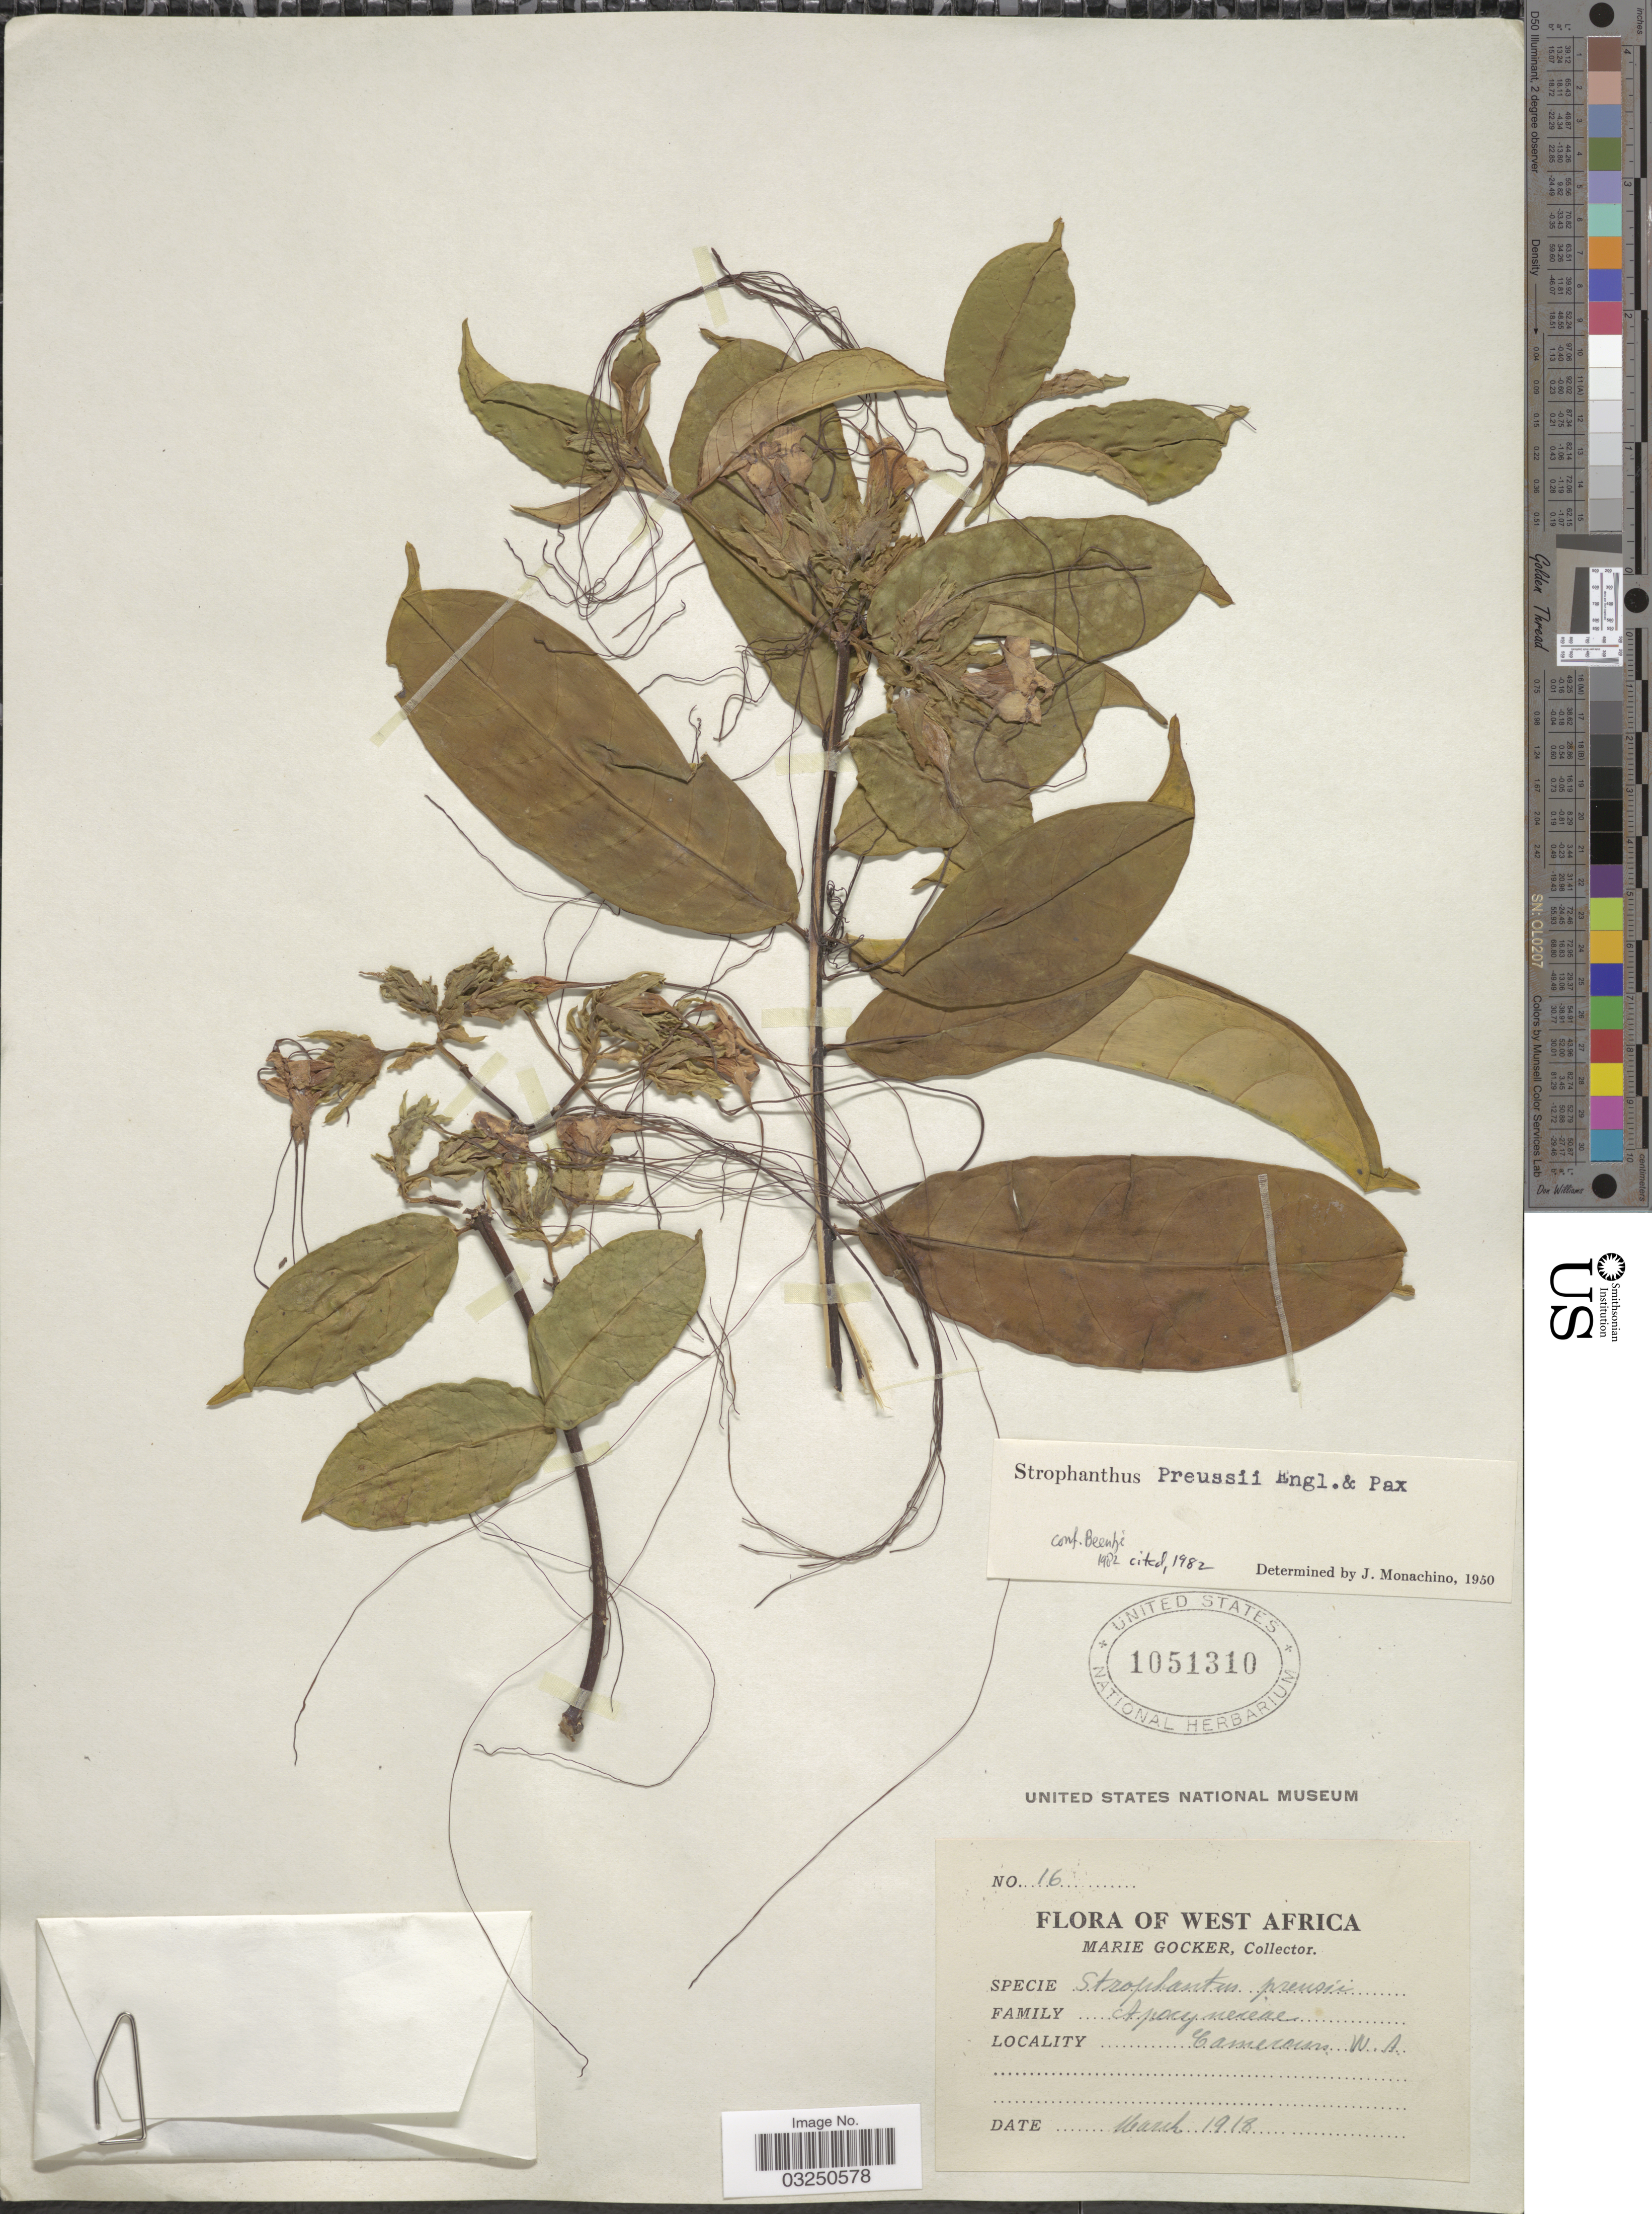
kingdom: Plantae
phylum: Tracheophyta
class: Magnoliopsida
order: Gentianales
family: Apocynaceae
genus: Strophanthus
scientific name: Strophanthus preussii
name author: Engl. & Pax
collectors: M. Gocker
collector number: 16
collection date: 1918-03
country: Cameroon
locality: West Africa. W. A.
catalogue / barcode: US 1051310